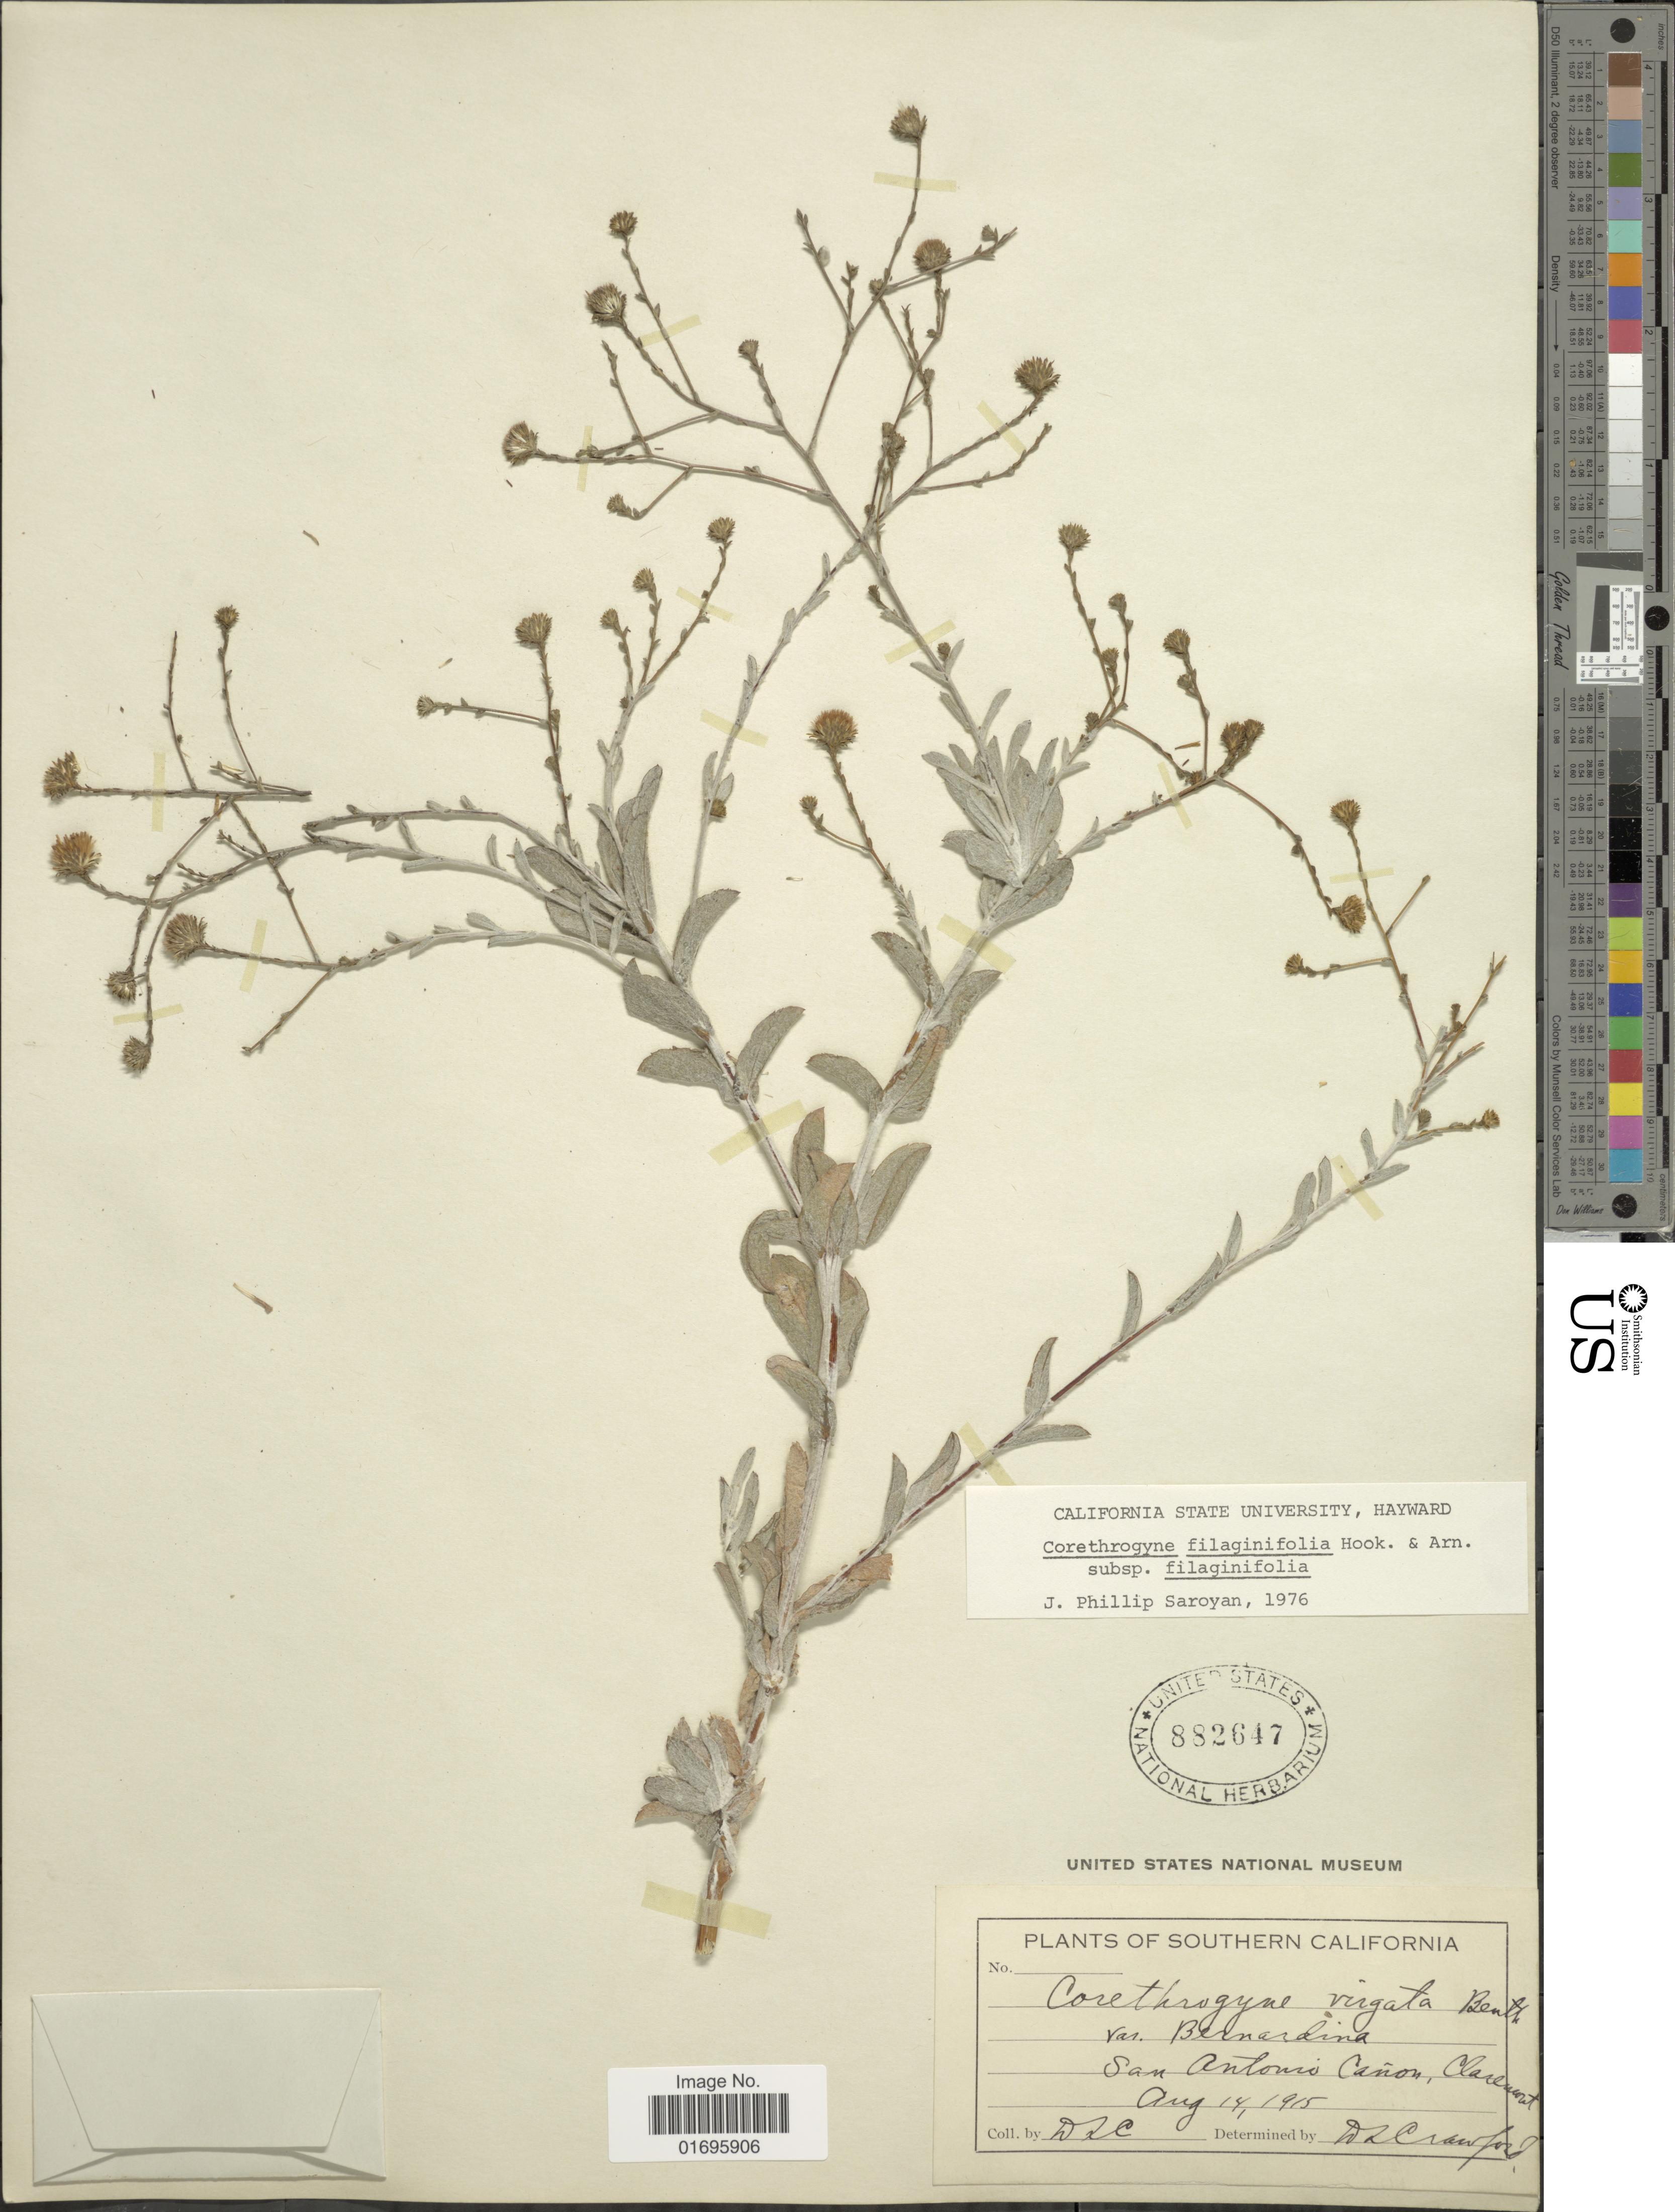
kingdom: Plantae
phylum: Tracheophyta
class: Magnoliopsida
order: Asterales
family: Asteraceae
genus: Corethrogyne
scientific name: Corethrogyne filaginifolia var. filaginifolia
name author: (Hook.) Nutt.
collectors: D. L. Crawford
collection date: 1915-08-18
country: United States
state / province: California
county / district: Los Angeles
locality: Southern California. San Antonio Cañon, Claremont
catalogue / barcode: US 882647